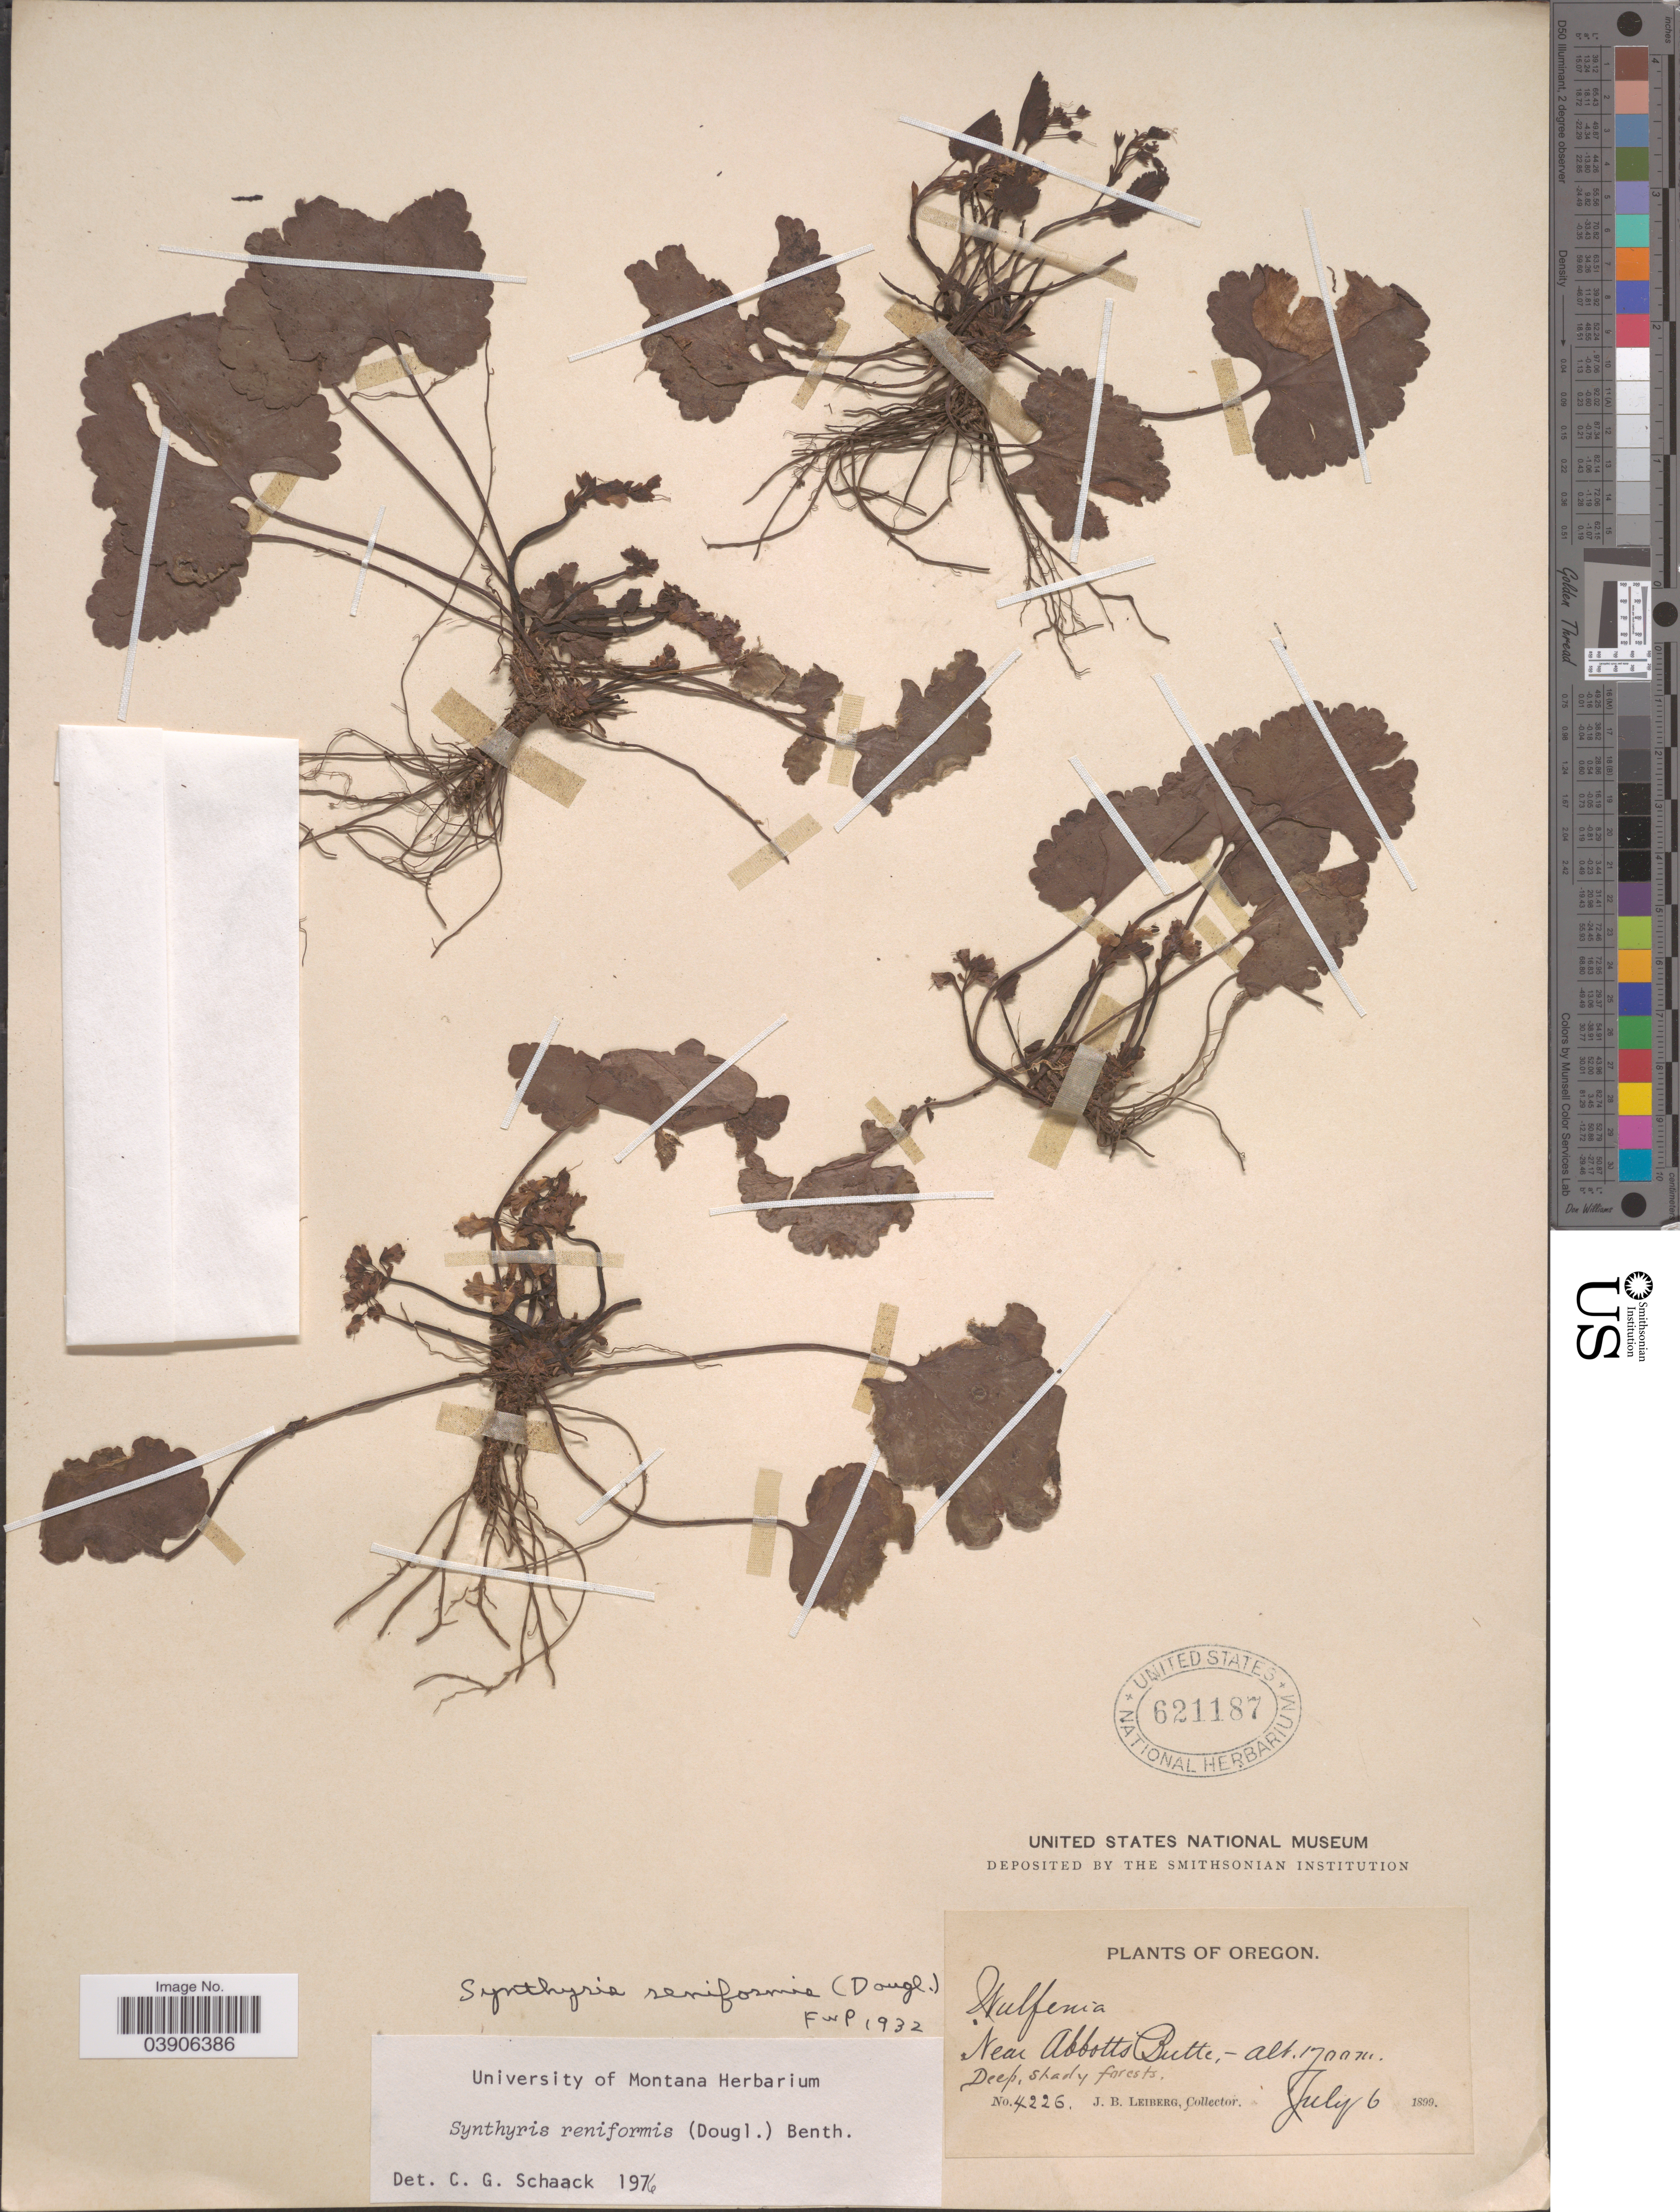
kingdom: Plantae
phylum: Tracheophyta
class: Magnoliopsida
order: Lamiales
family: Plantaginaceae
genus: Synthyris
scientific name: Synthyris reniformis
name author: Benth.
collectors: J. B. Leiberg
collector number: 4226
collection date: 1899-07-06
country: United States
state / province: Oregon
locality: Near Abbott's Butte.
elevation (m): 1700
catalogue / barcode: US 621187